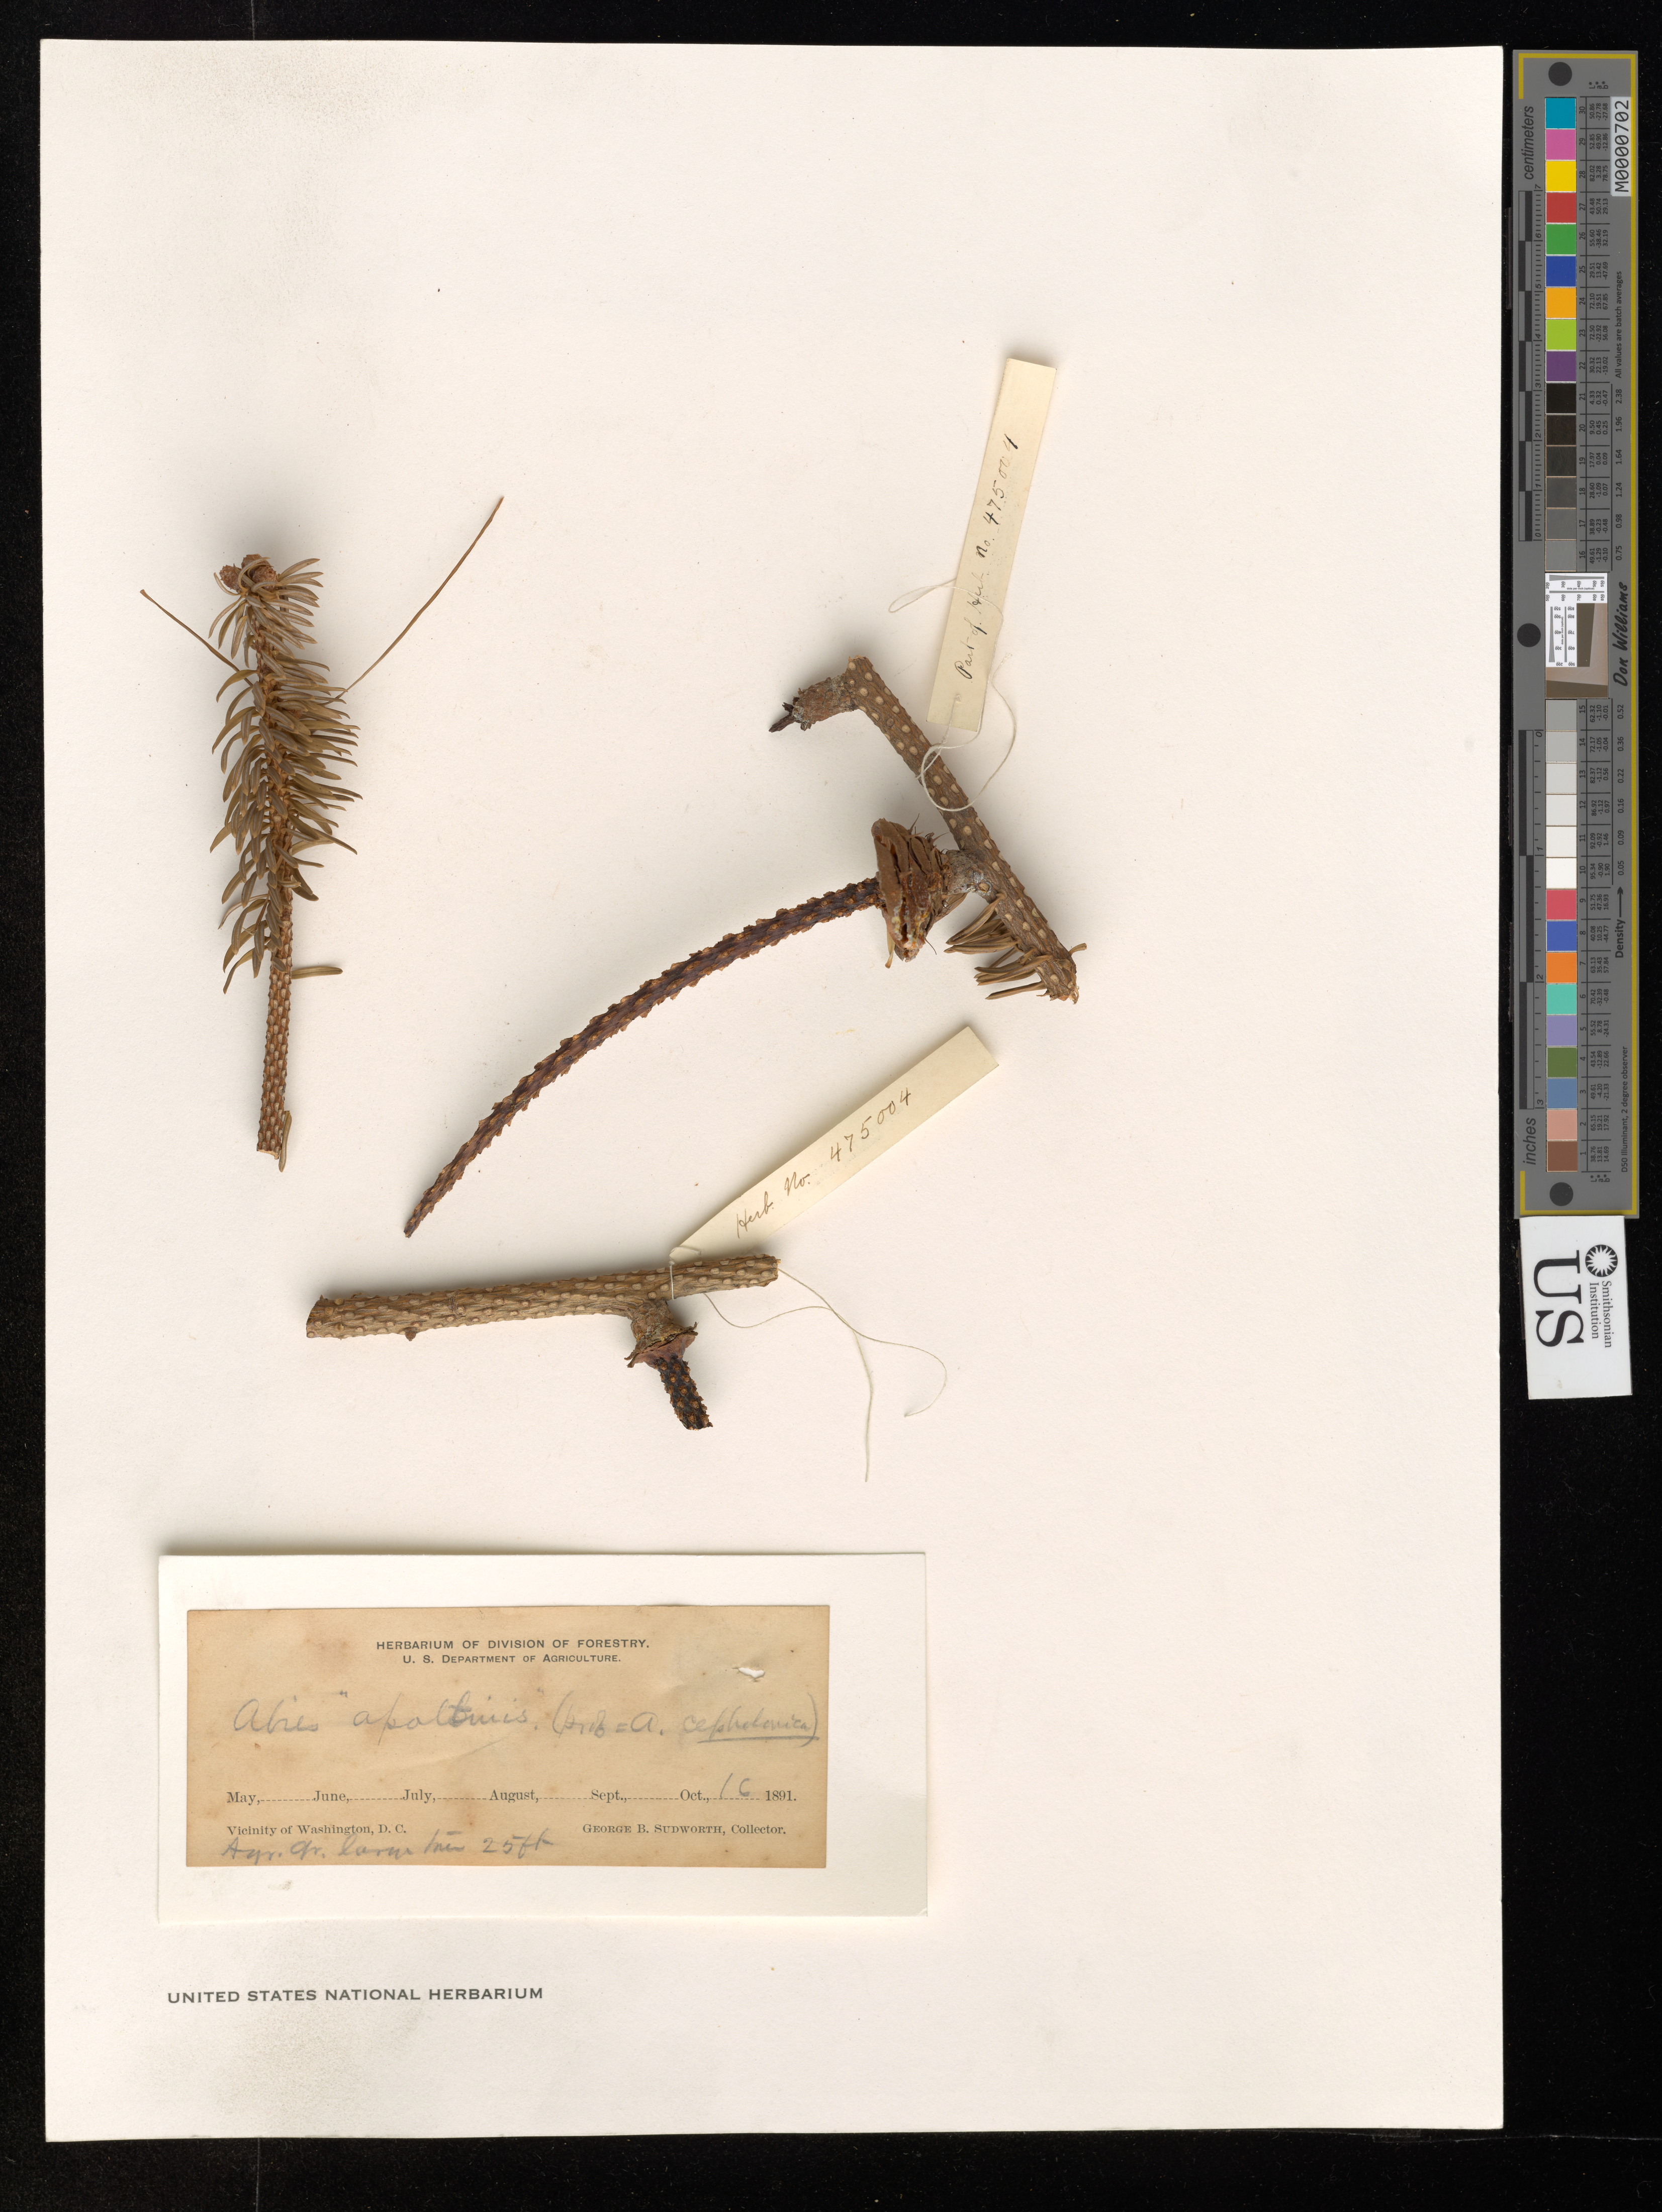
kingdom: Plantae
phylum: Tracheophyta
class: Pinopsida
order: Pinales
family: Pinaceae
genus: Abies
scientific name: Abies apollinis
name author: Link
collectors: G. B. Sudworth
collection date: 1891-10-16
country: United States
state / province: District of Columbia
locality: Agricultural Grounds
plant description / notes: Filed in a box labelled Europe.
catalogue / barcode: US 475004